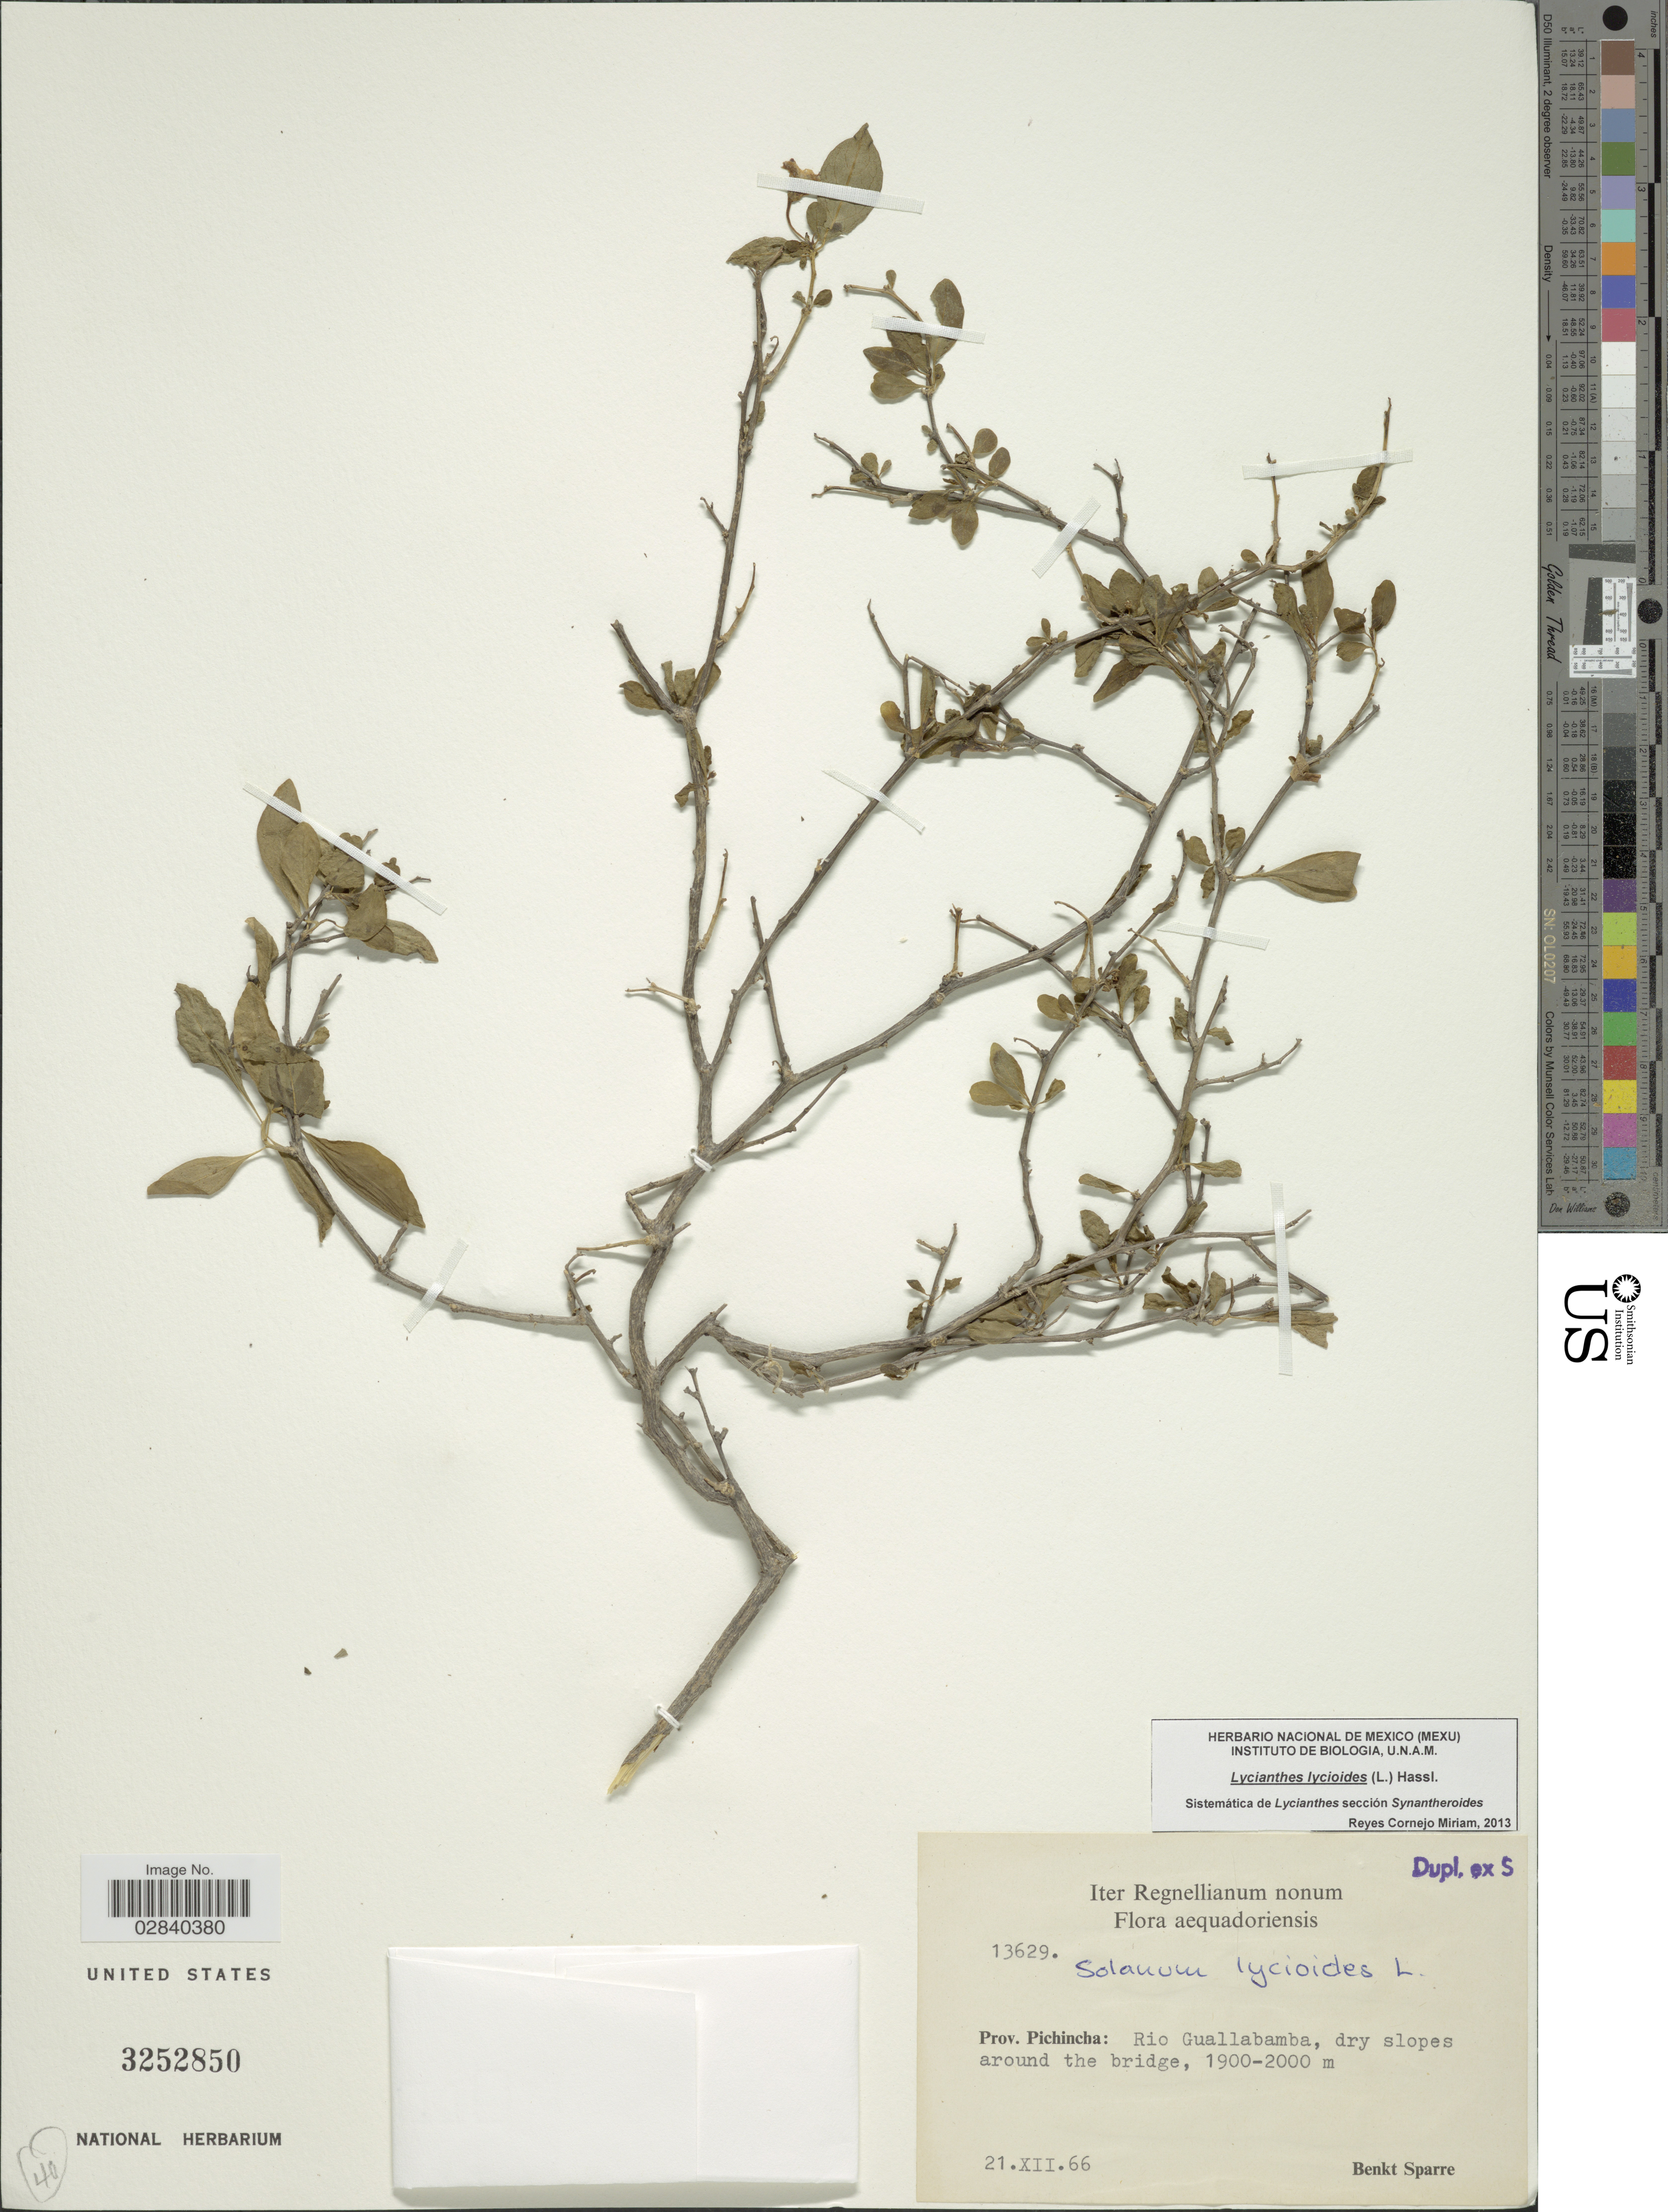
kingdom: Plantae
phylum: Tracheophyta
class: Magnoliopsida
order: Solanales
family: Solanaceae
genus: Lycianthes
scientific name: Lycianthes lycioides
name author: (L.) Hassl.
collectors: B. Sparre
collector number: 13629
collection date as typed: Transcribed d/m/y: 21/12/66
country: Ecuador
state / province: Pichincha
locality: Prov. Pichincha: Rio Guallabamba.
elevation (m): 1900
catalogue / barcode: US 3252850